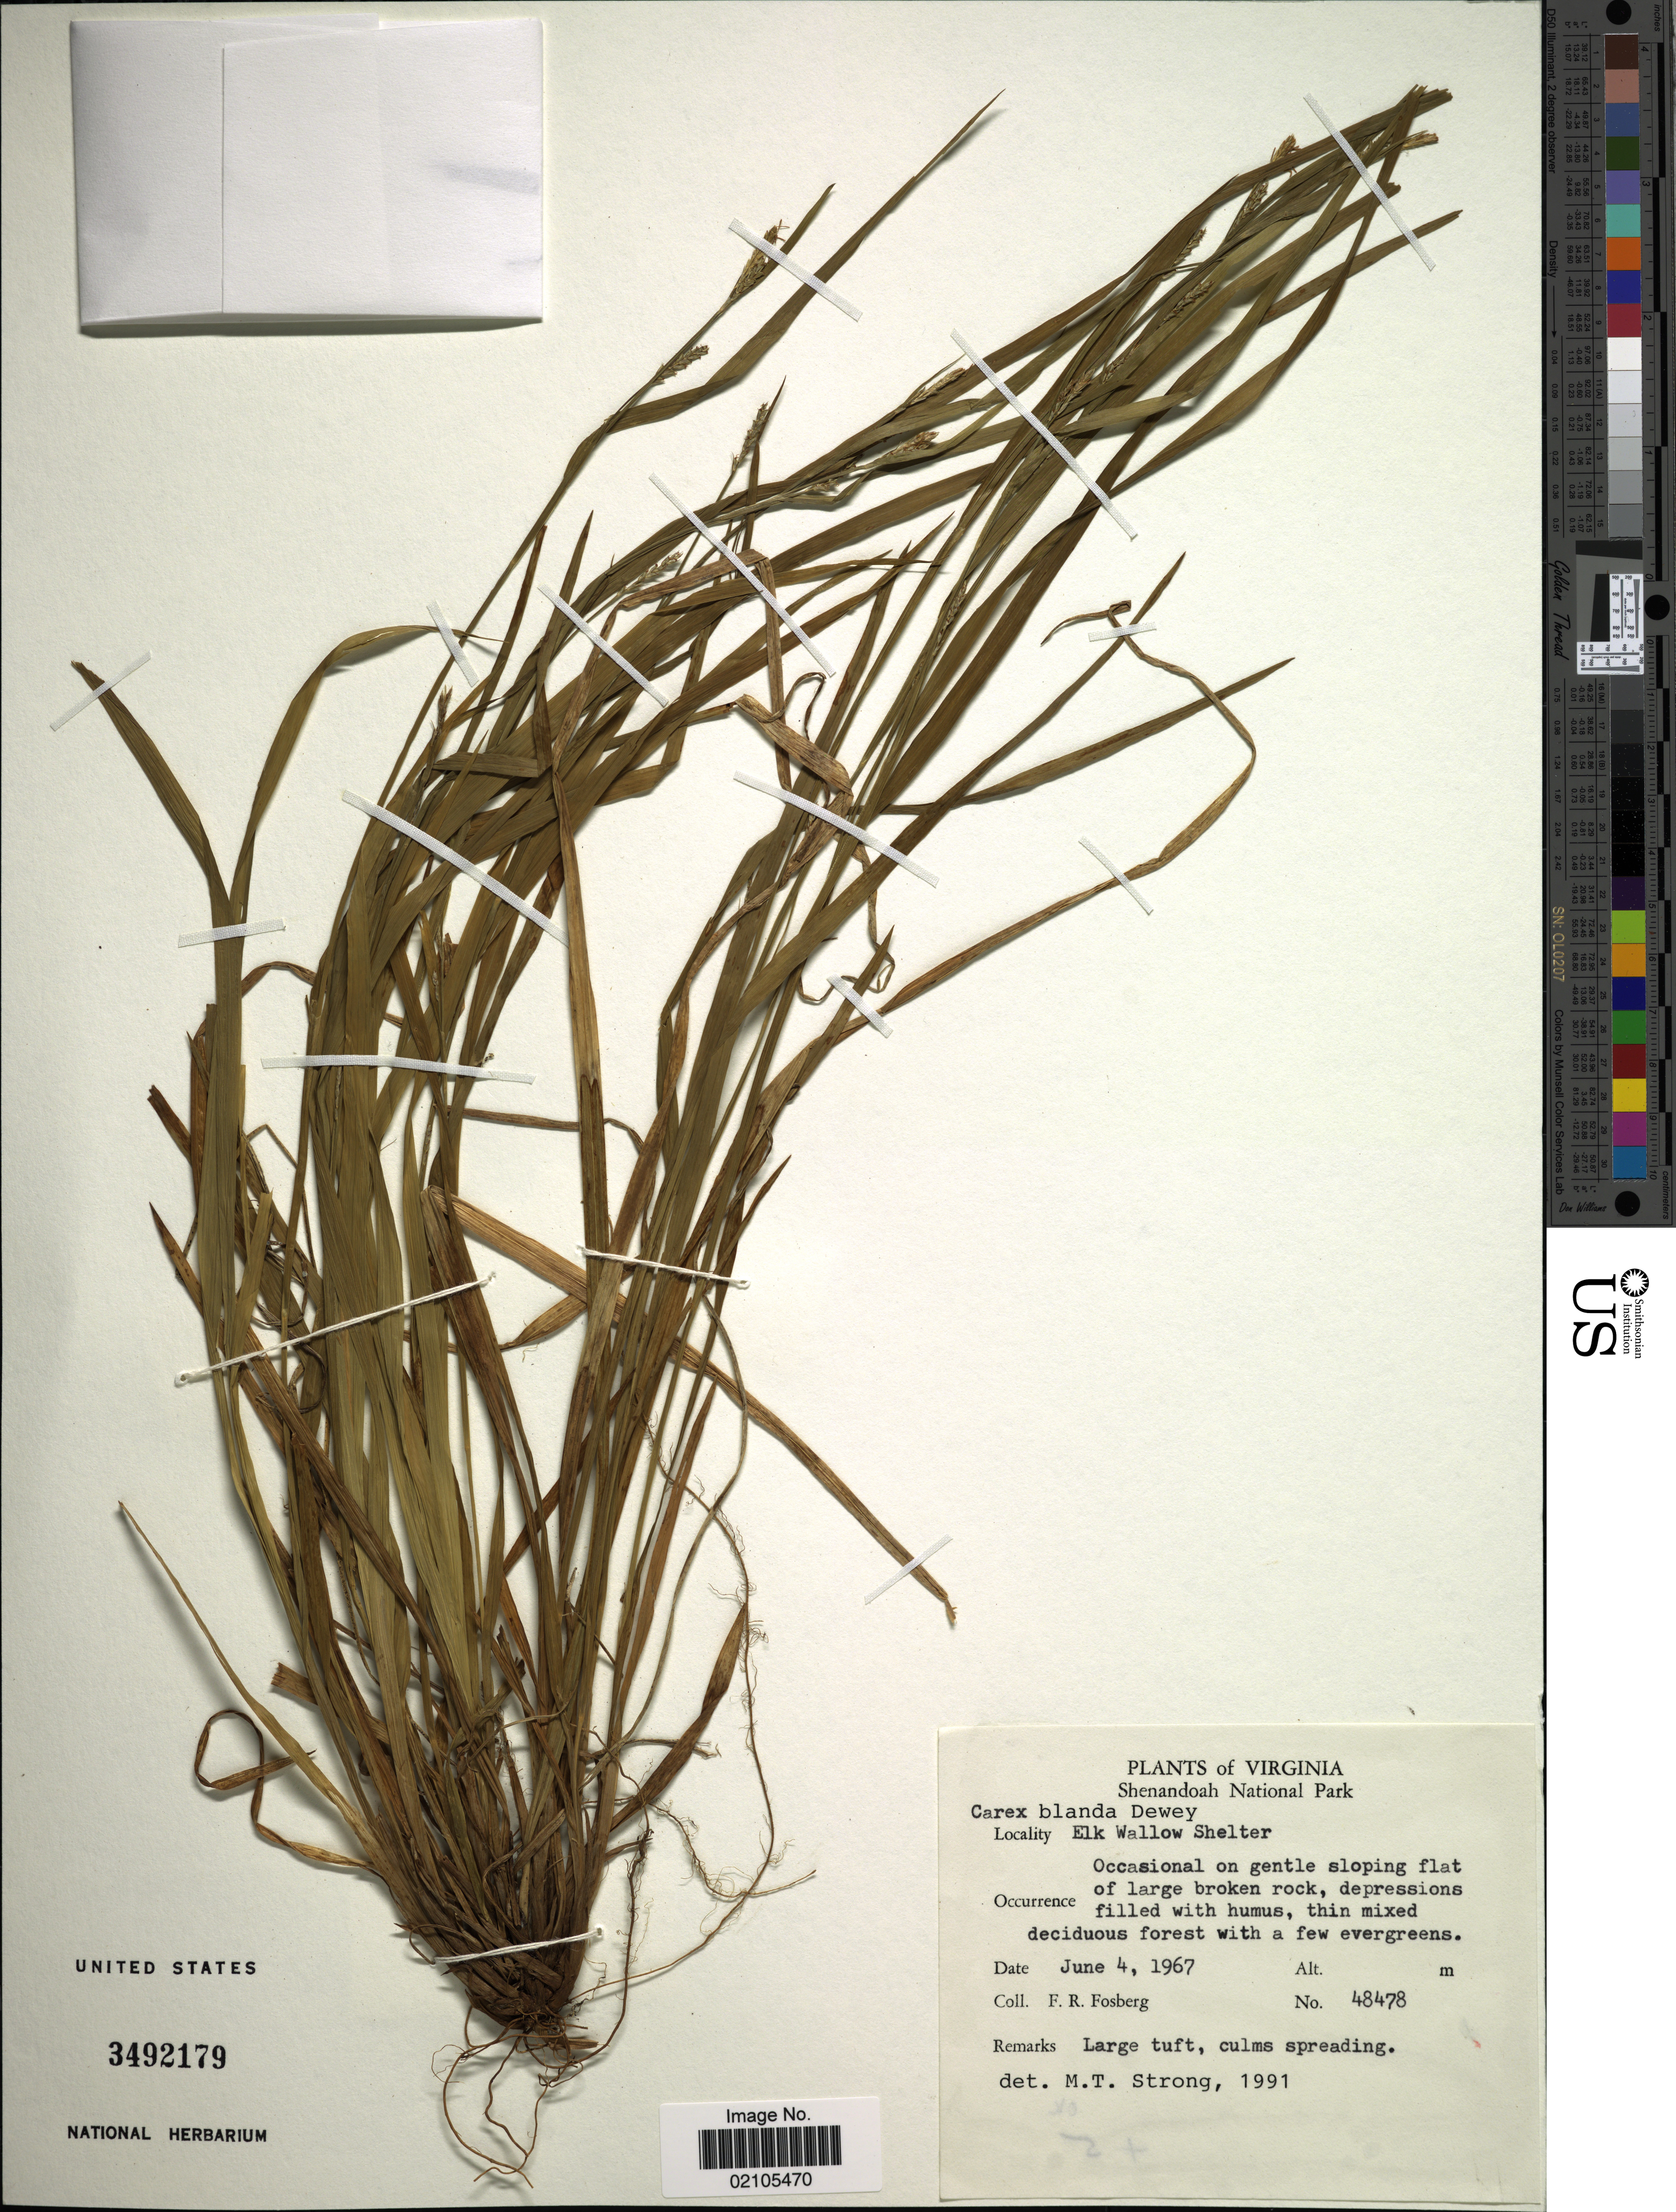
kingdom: Plantae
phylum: Tracheophyta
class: Liliopsida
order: Poales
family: Cyperaceae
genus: Carex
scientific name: Carex blanda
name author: Dewey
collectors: F. R. Fosberg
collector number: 48478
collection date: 1967-06-04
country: United States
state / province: Virginia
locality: Shenandoah National Park. Elk Wallow Shelter.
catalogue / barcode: US 3492179